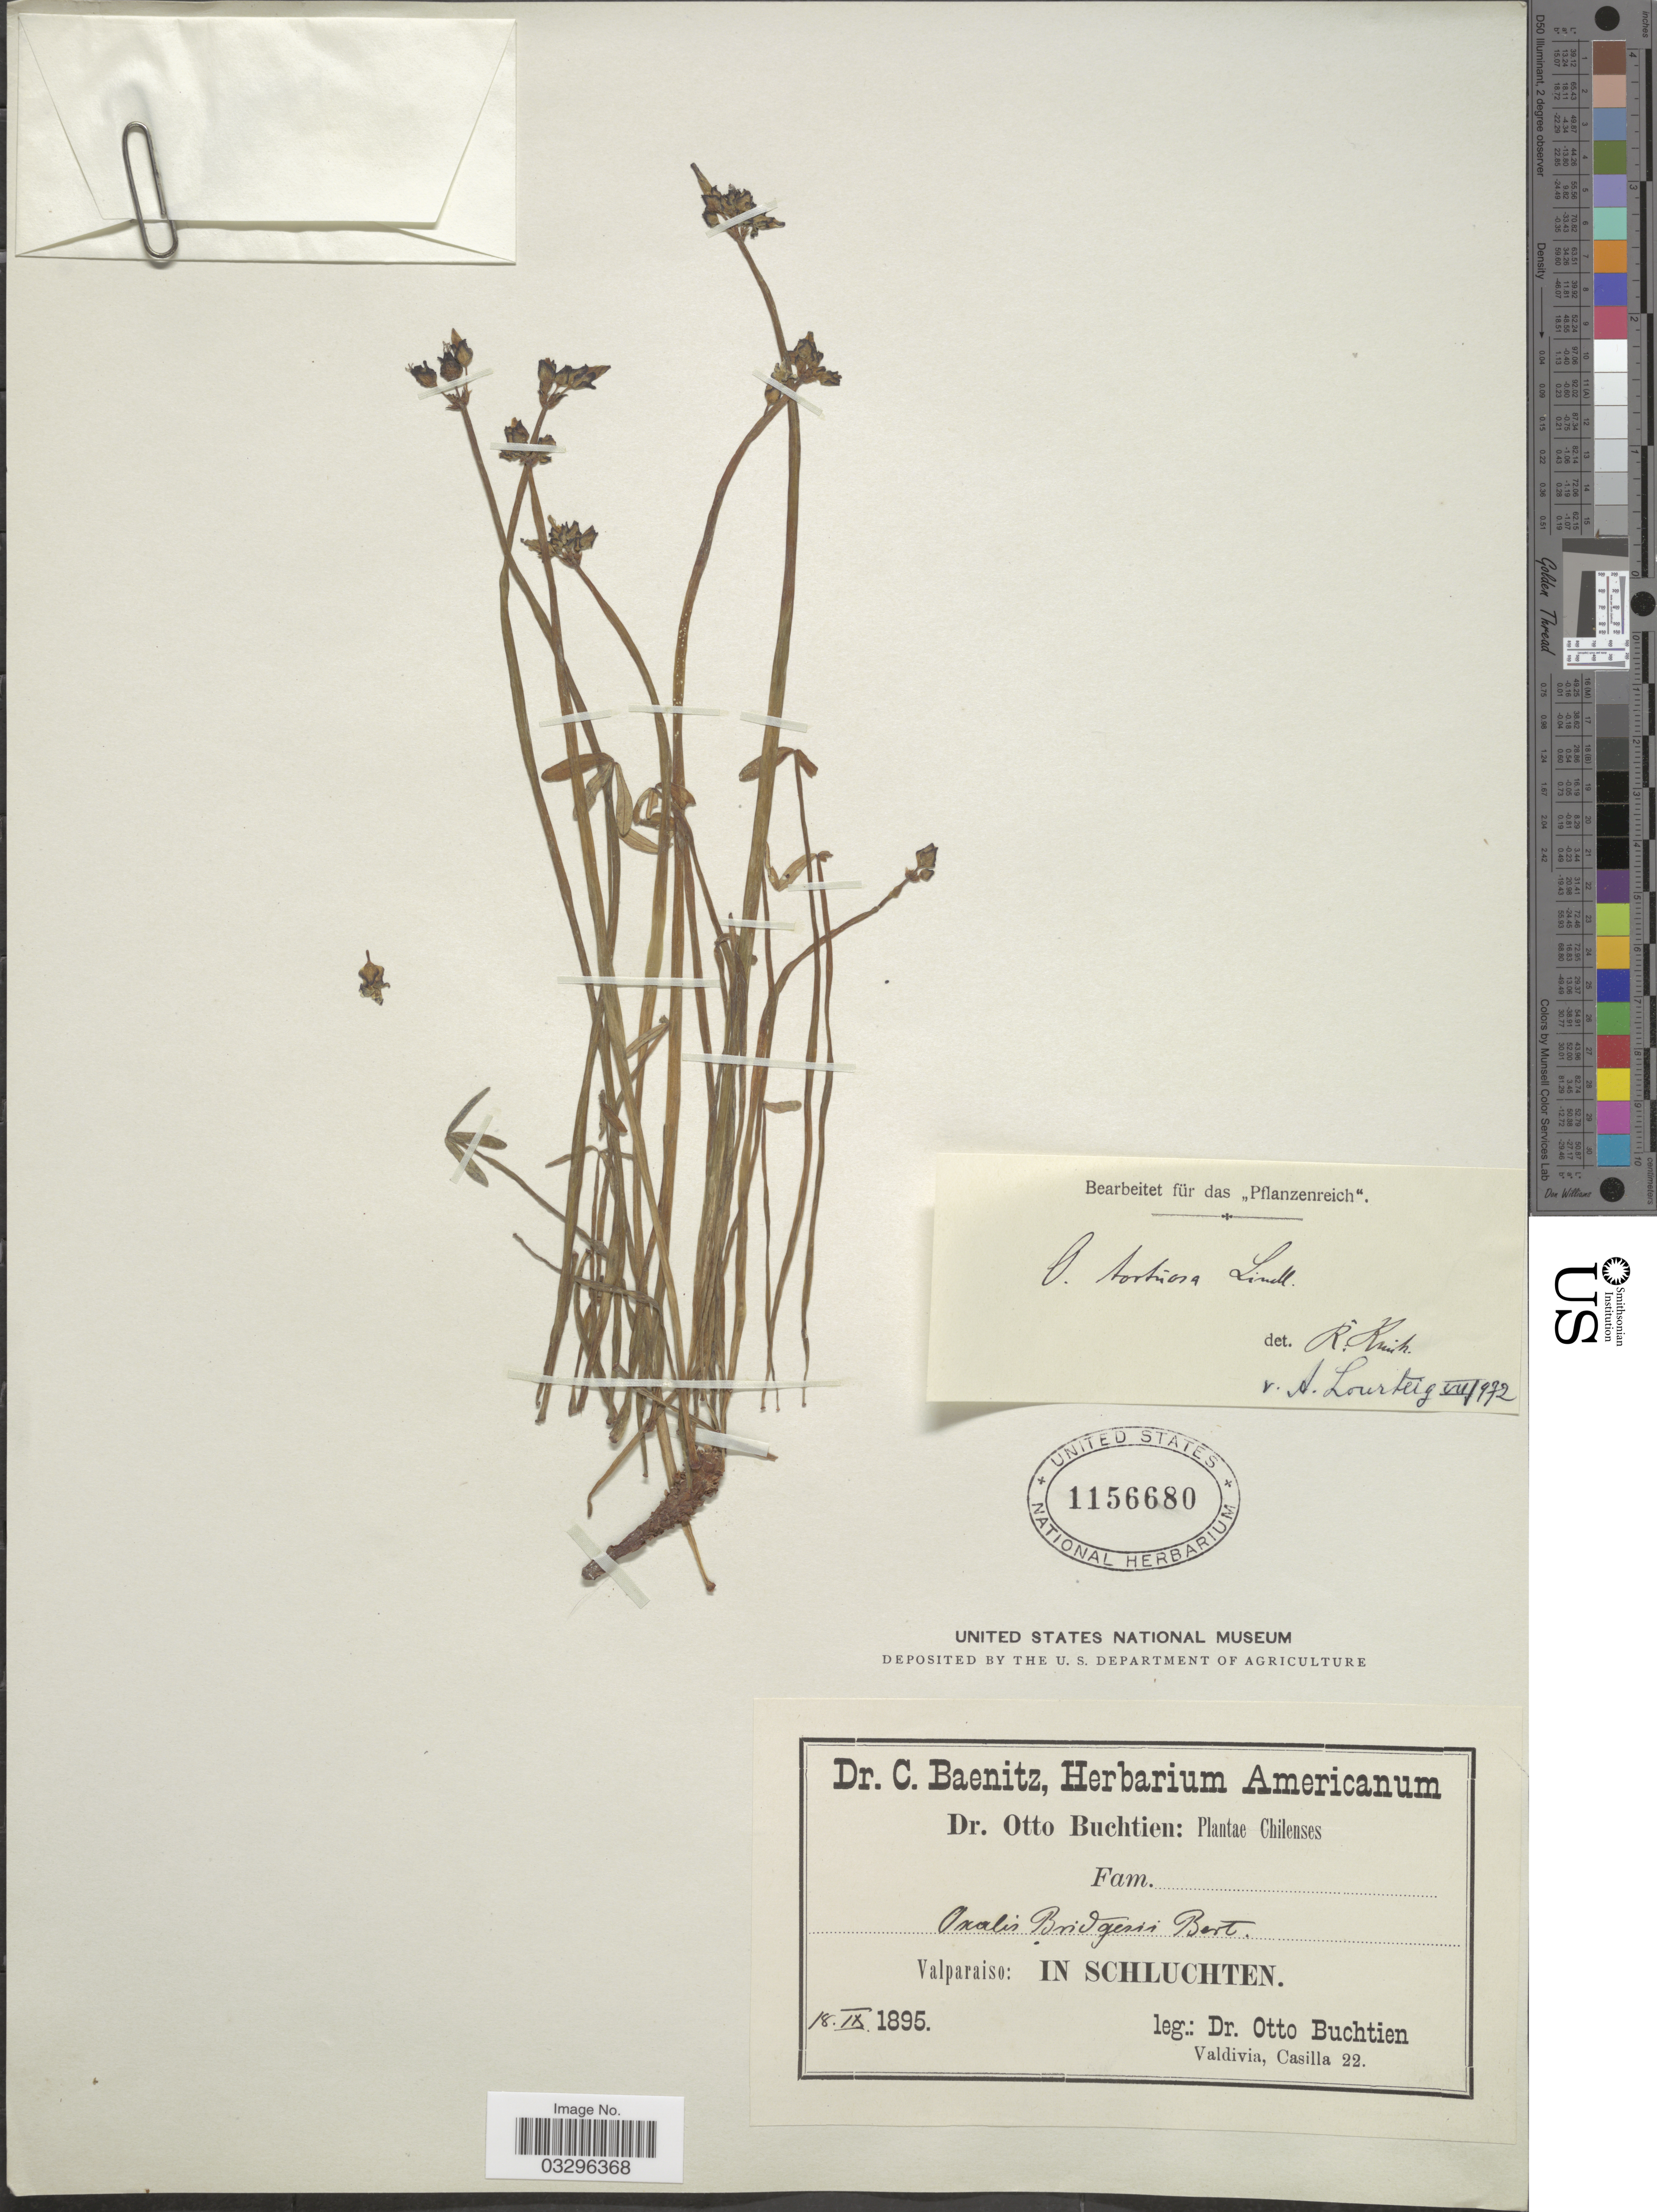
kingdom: Plantae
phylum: Tracheophyta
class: Magnoliopsida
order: Oxalidales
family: Oxalidaceae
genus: Oxalis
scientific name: Oxalis tortuosa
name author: Lindl.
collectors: O. Buchtien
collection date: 1895-09-18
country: Chile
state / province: Valparaíso (V)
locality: In Schluchten.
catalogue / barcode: US 1156680